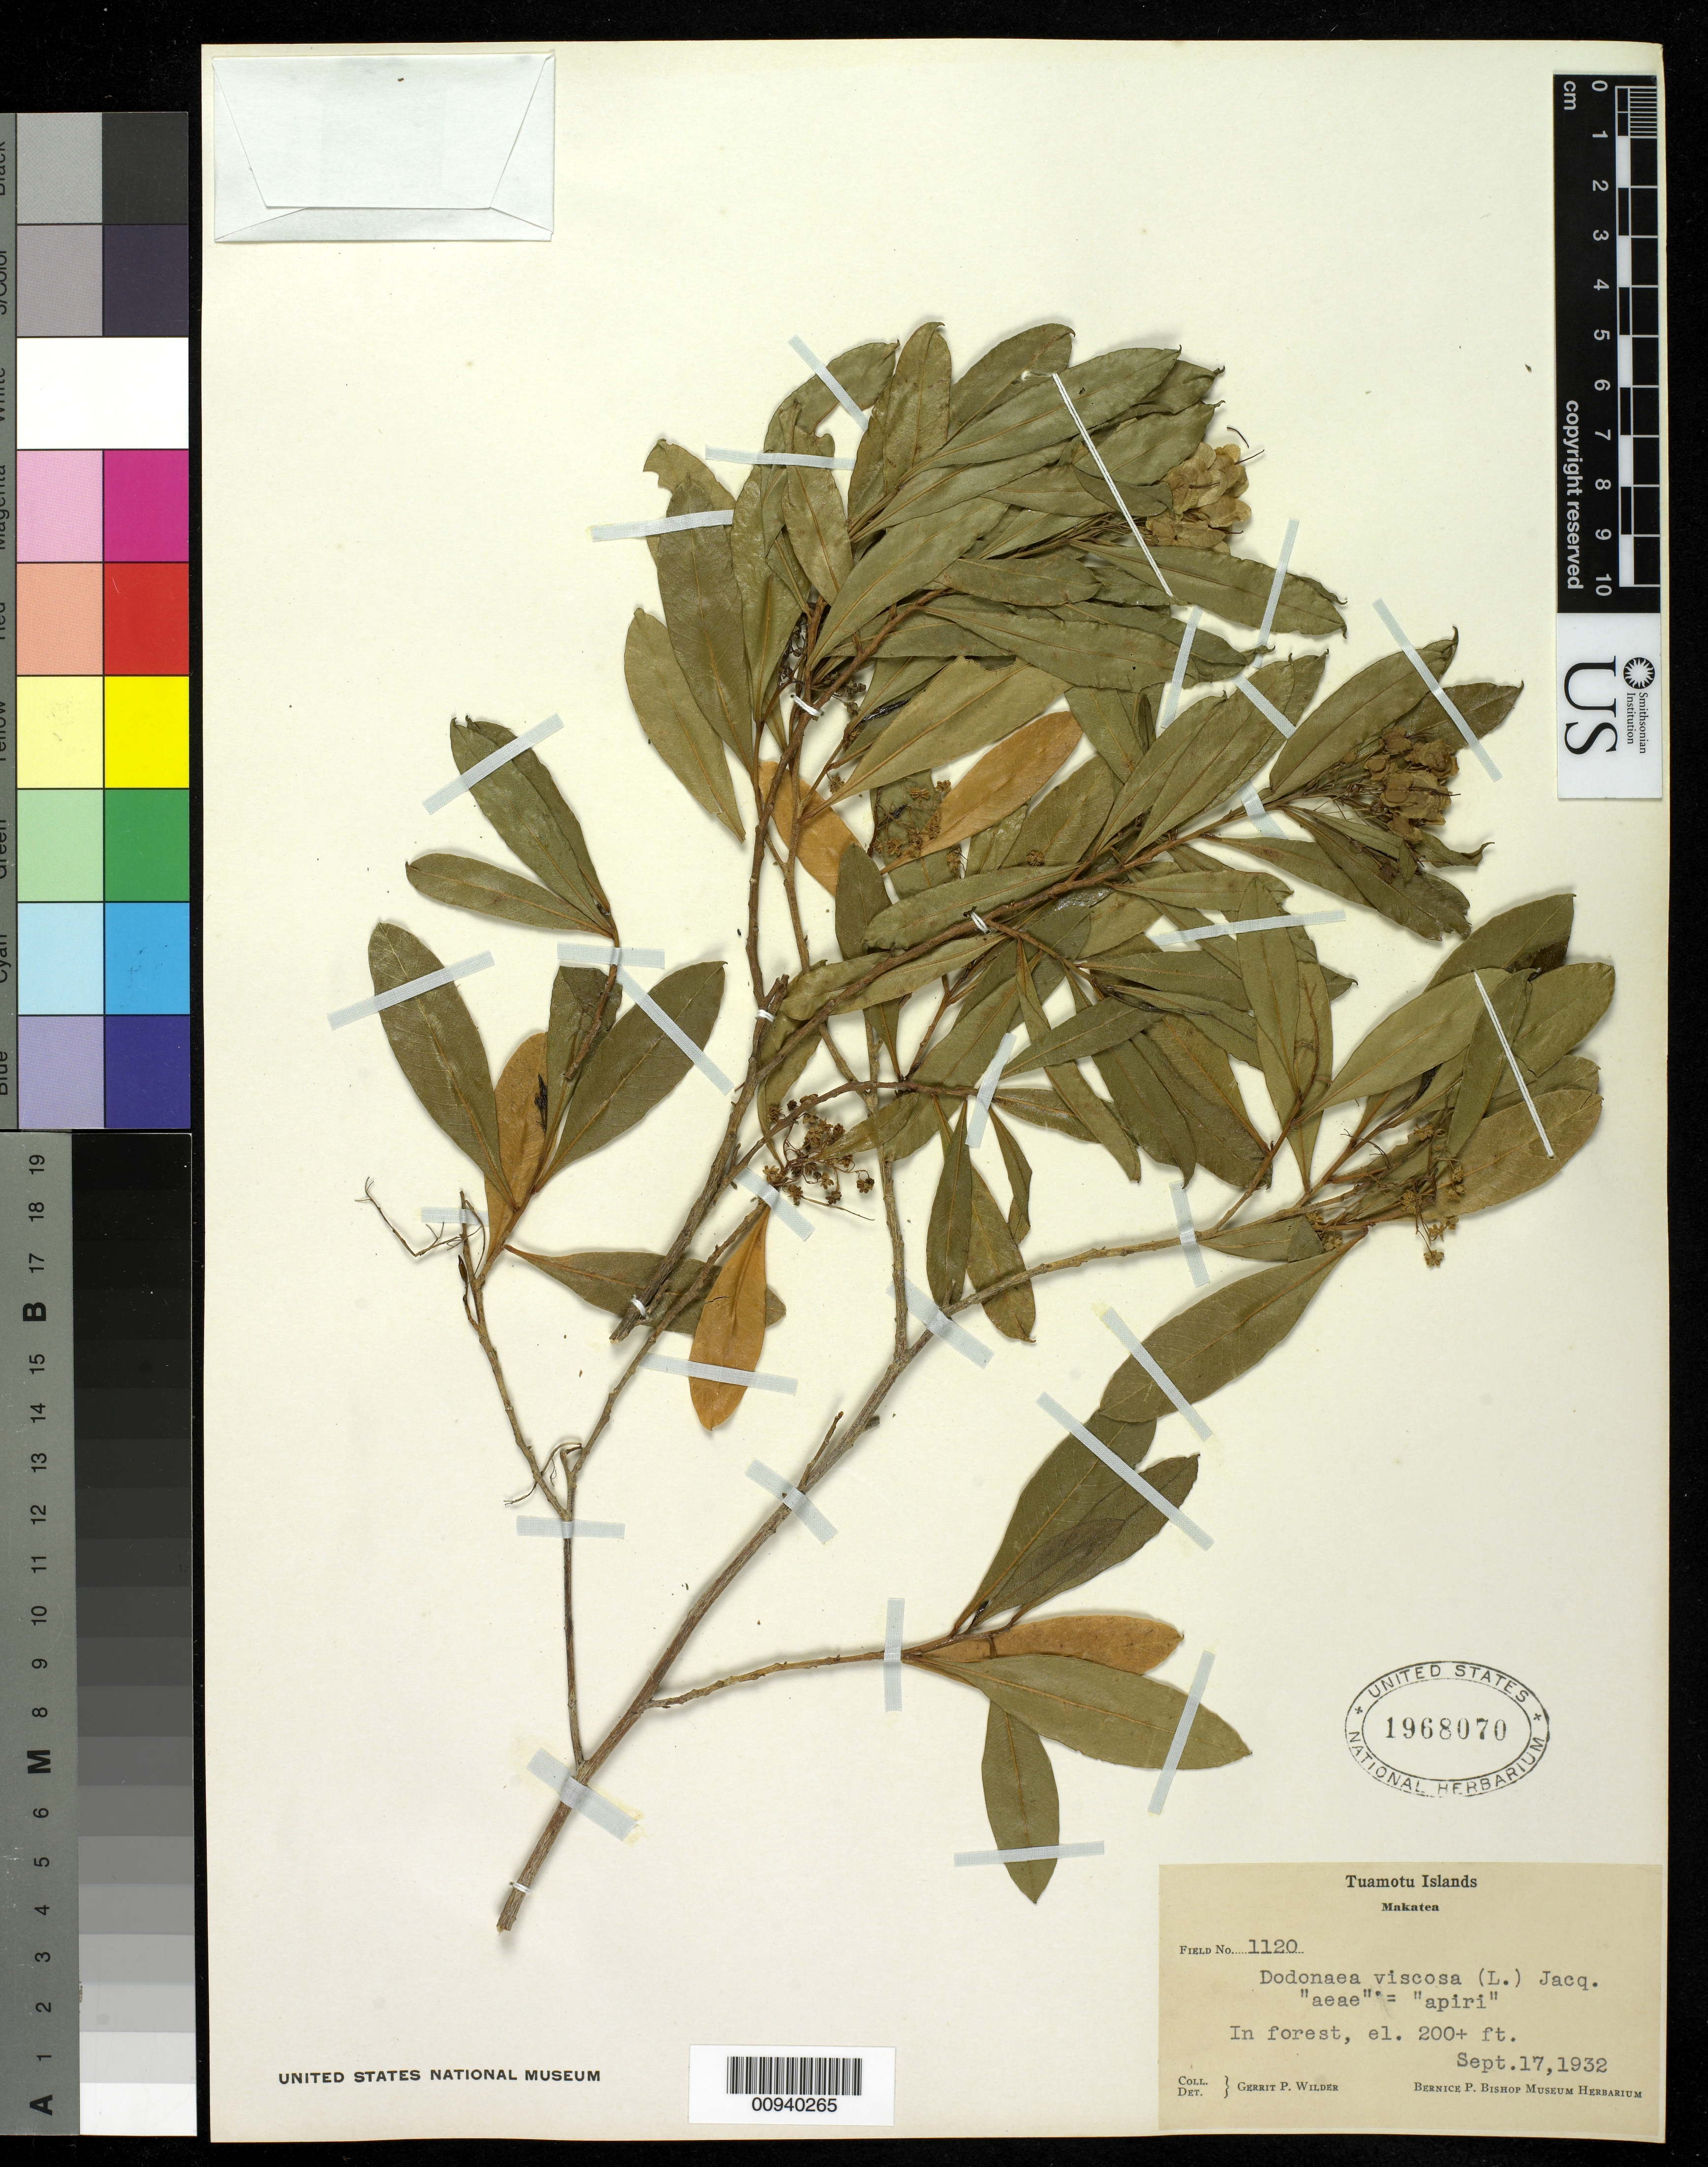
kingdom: Plantae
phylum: Tracheophyta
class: Magnoliopsida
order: Sapindales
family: Sapindaceae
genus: Dodonaea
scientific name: Dodonaea viscosa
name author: Jacq.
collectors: G. Wilder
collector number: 1120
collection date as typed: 17 Sep 1932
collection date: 1932-09-17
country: French Polynesia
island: Makatea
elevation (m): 61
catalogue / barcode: US 1968070